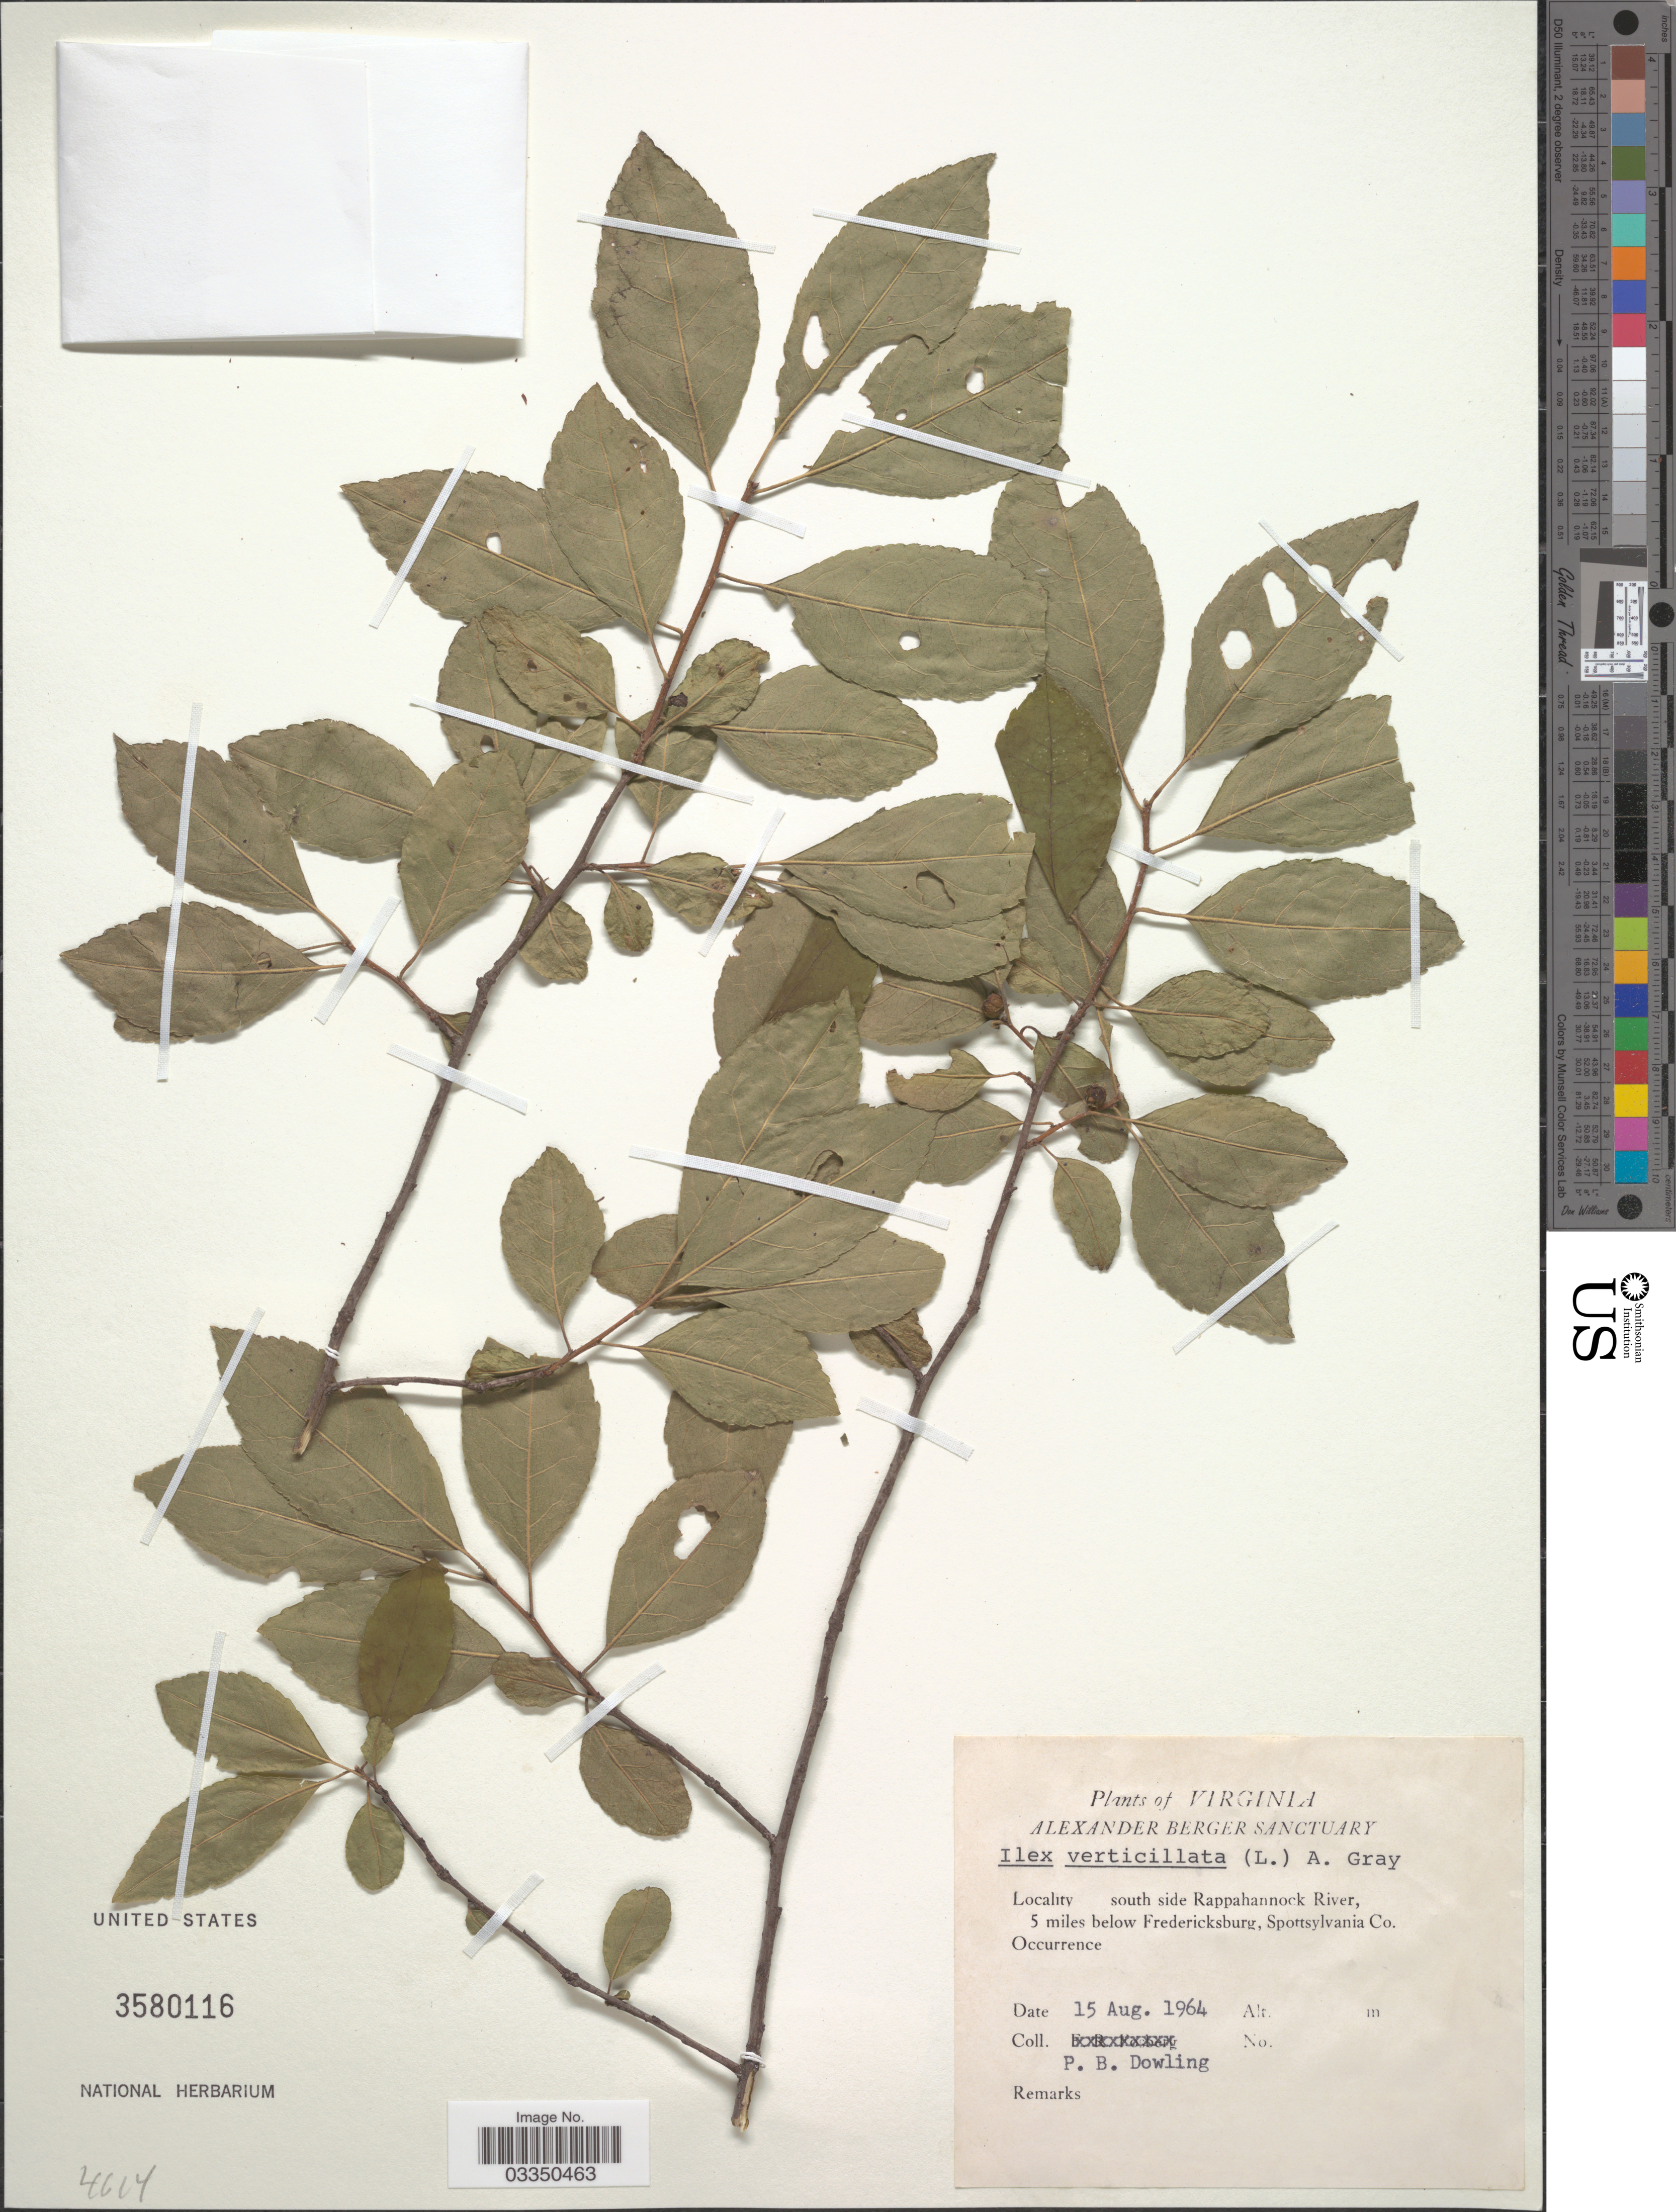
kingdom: Plantae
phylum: Tracheophyta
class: Magnoliopsida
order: Aquifoliales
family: Aquifoliaceae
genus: Ilex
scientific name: Ilex verticillata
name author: (L.) A. Gray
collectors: P. Dowling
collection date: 1964-08-15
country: United States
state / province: Virginia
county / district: Spotsylvania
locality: South side Rappahannock River, 5 miles below Fredericksburg, Spottsylvania Co.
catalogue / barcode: US 3580116